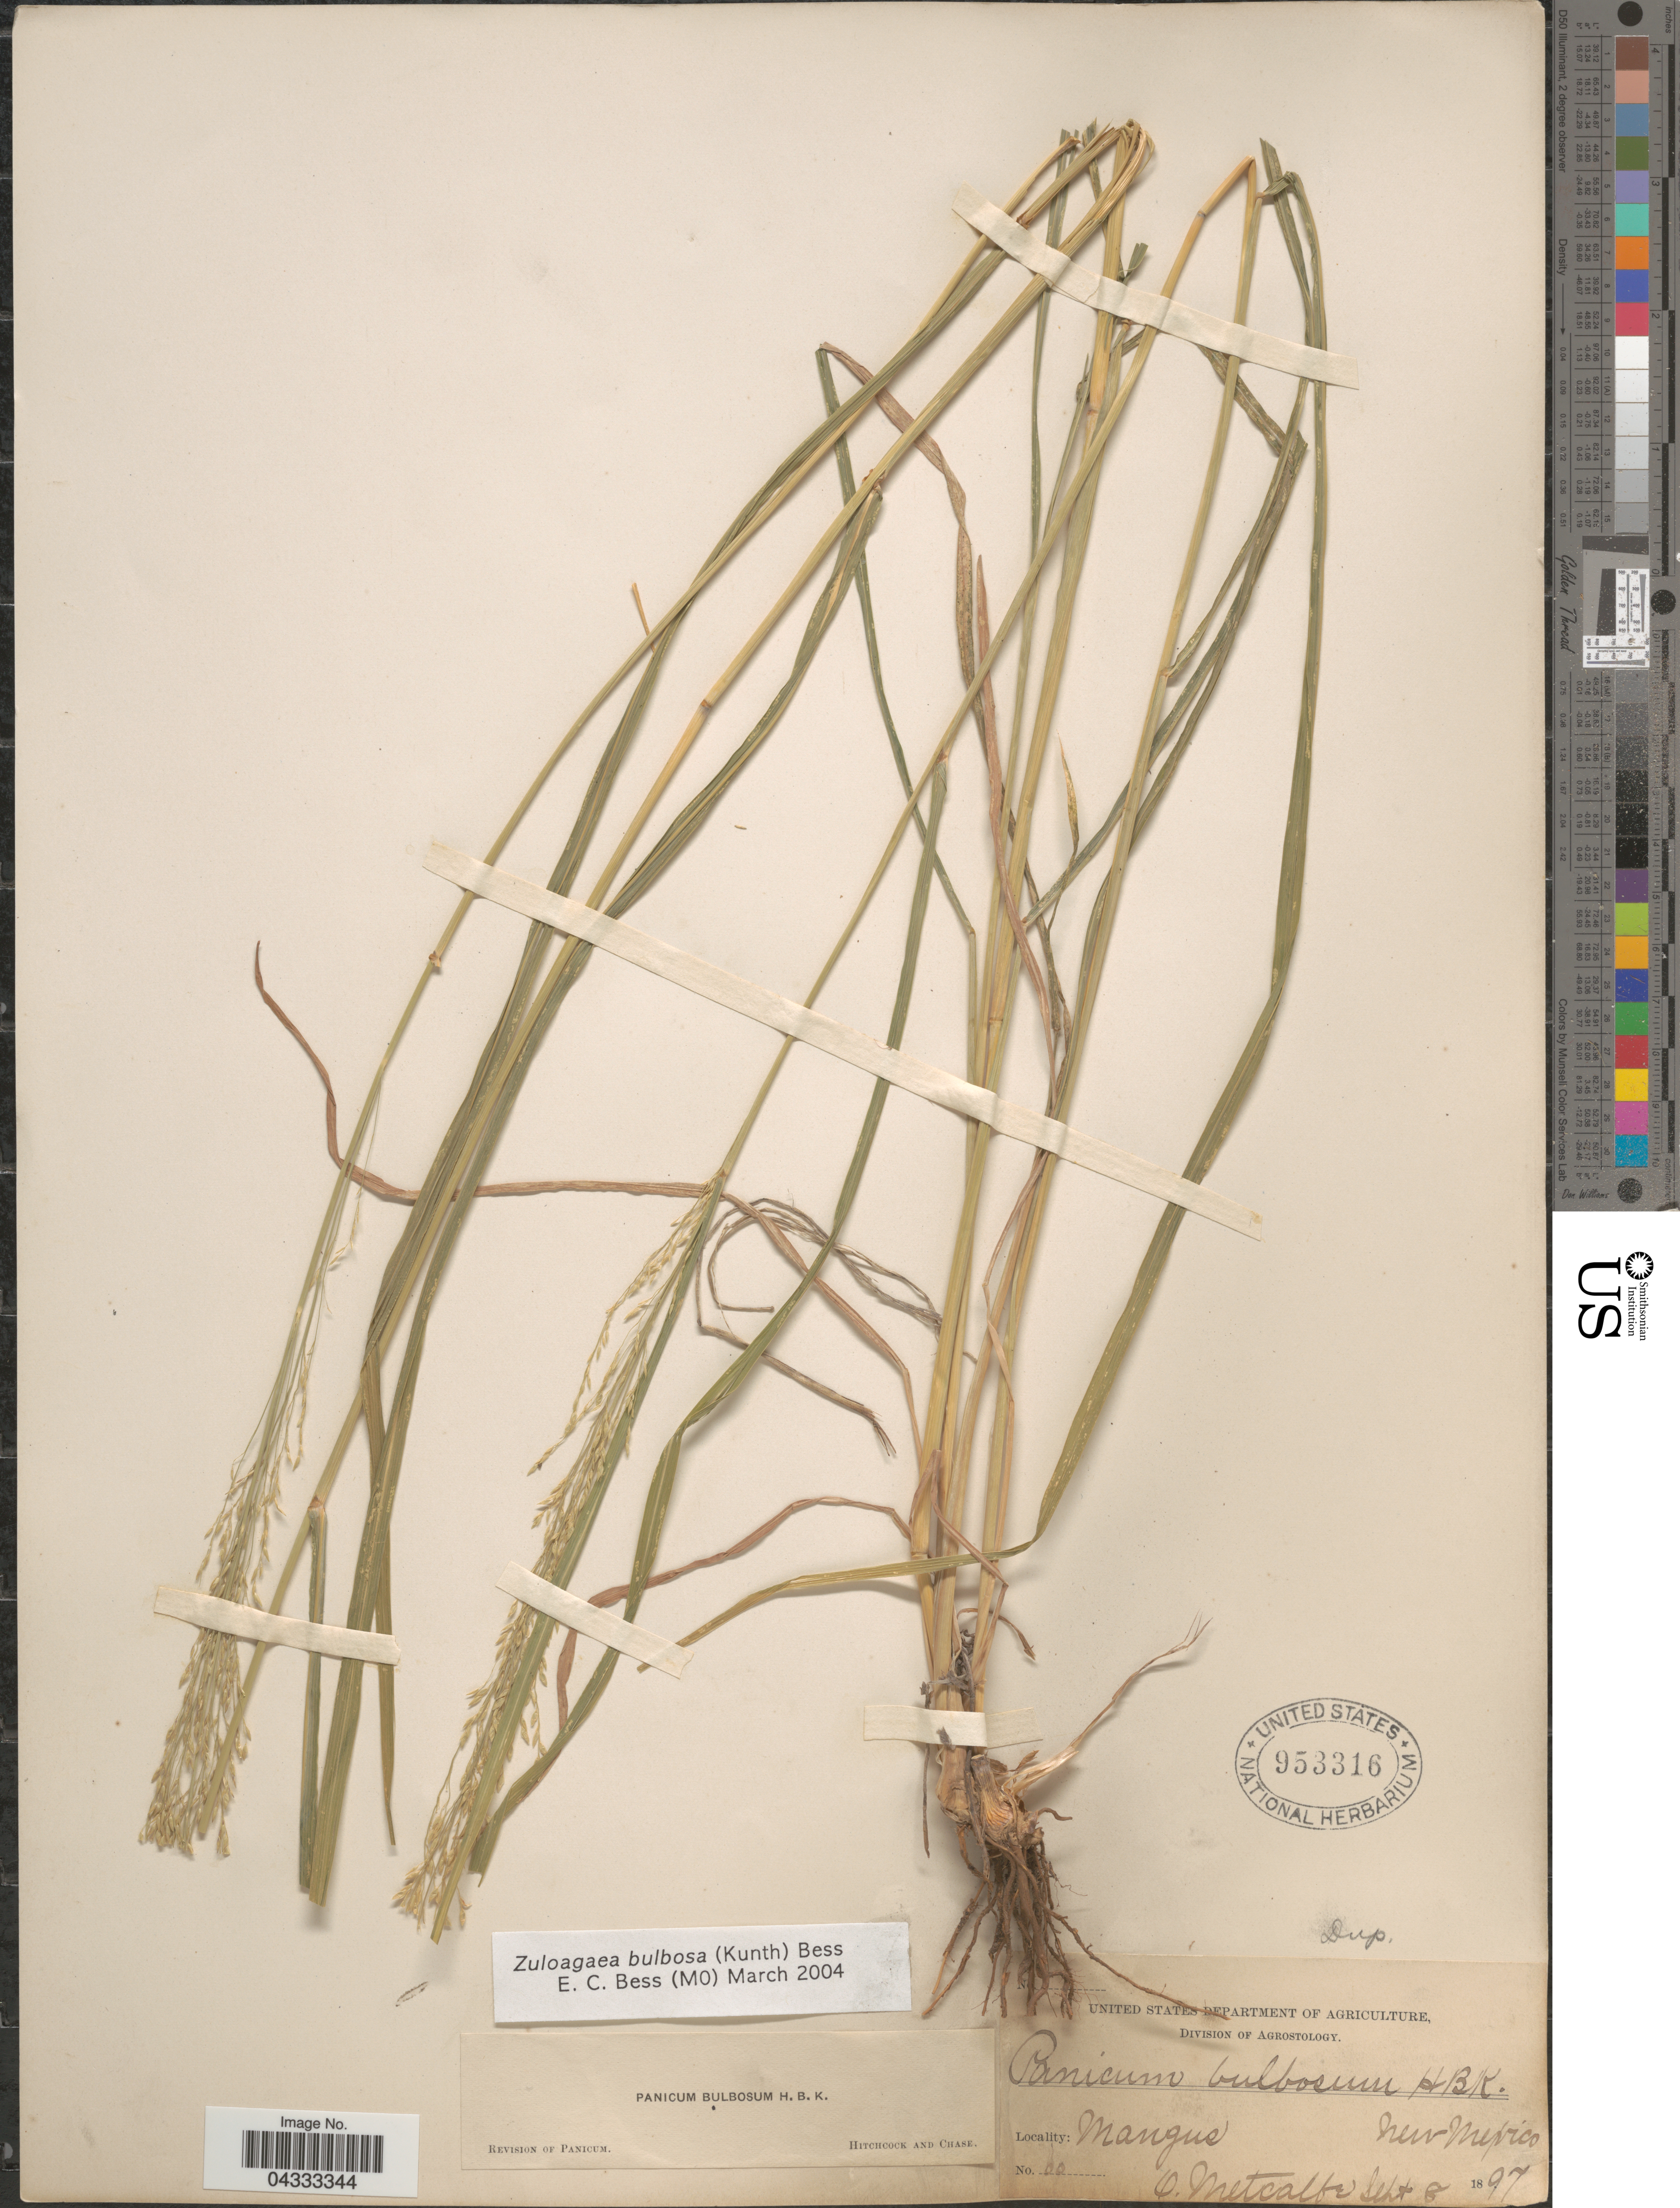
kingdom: Plantae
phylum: Tracheophyta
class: Liliopsida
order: Poales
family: Poaceae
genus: Zuloagaea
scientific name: Zuloagaea bulbosa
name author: (Kunth) E. Bess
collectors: O. Metcalfe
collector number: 60*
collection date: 1897-09-08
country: United States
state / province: New Mexico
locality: Mangus.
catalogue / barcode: US 953316